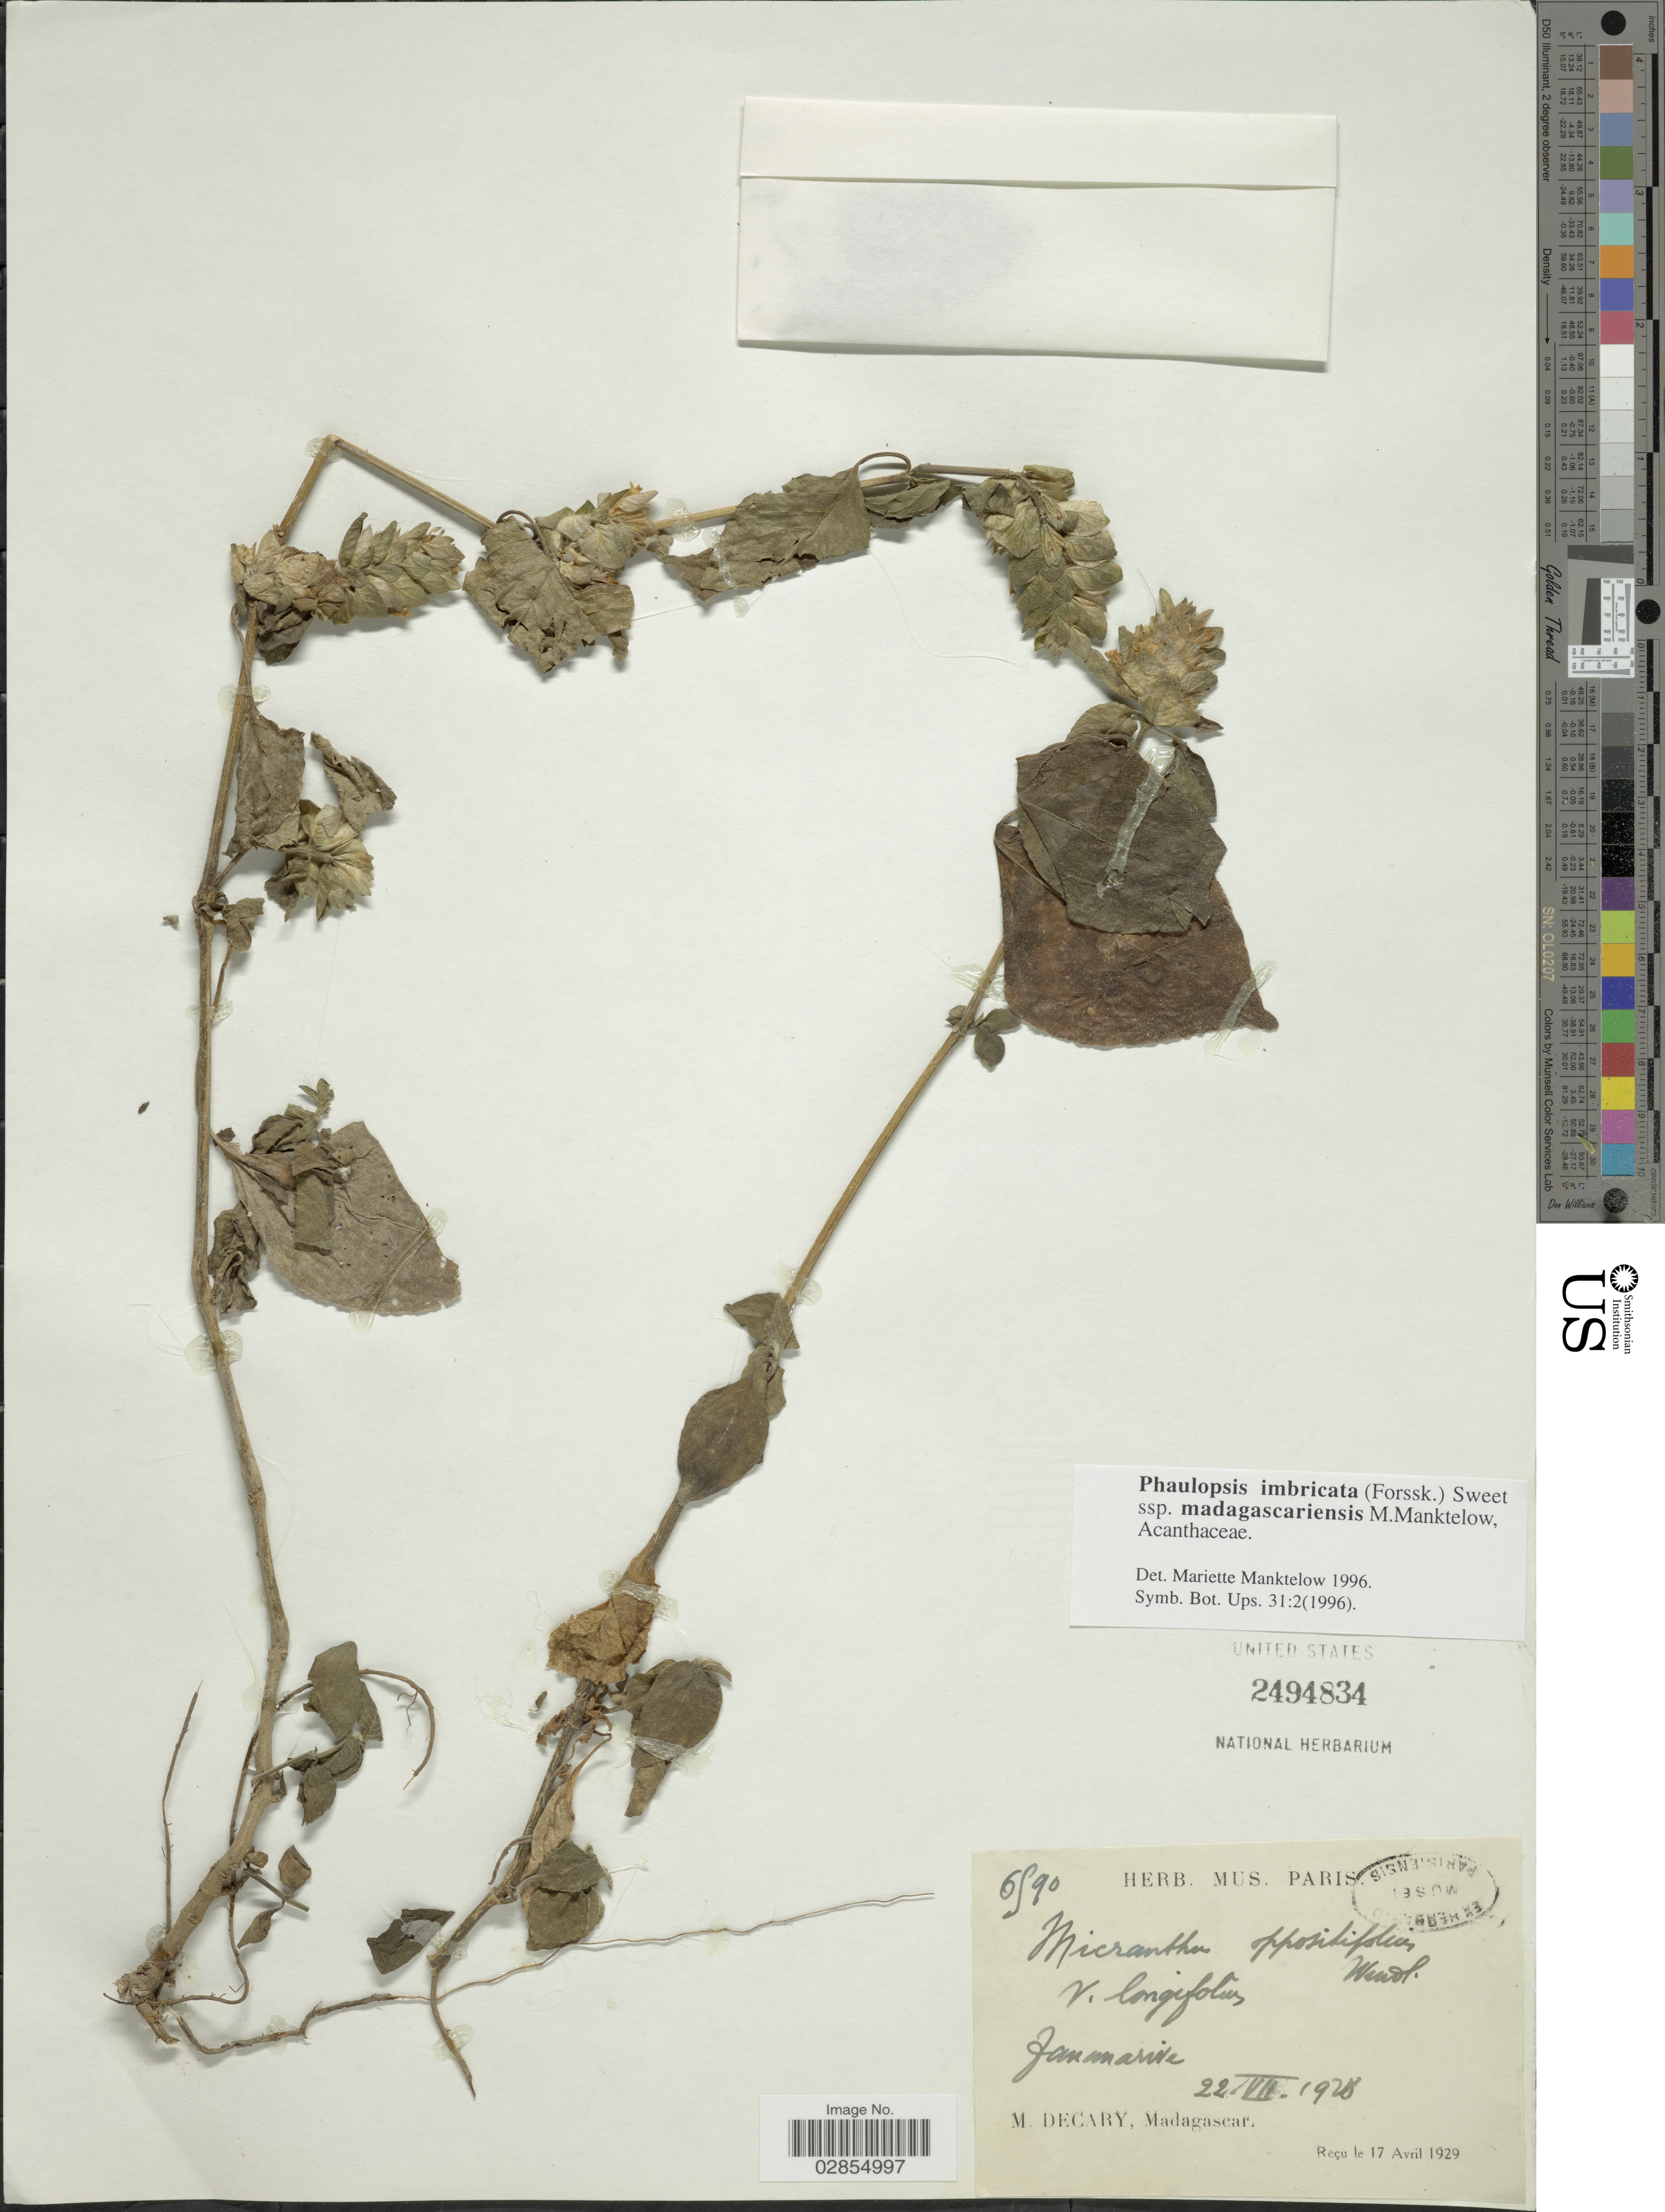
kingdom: Plantae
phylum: Tracheophyta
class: Magnoliopsida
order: Lamiales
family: Acanthaceae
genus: Phaulopsis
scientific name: Phaulopsis imbricata subsp. madagascariensis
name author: Mankt.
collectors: R. Decary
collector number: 6590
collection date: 1928-07-22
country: Madagascar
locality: Tananrive.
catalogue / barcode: US 2494834